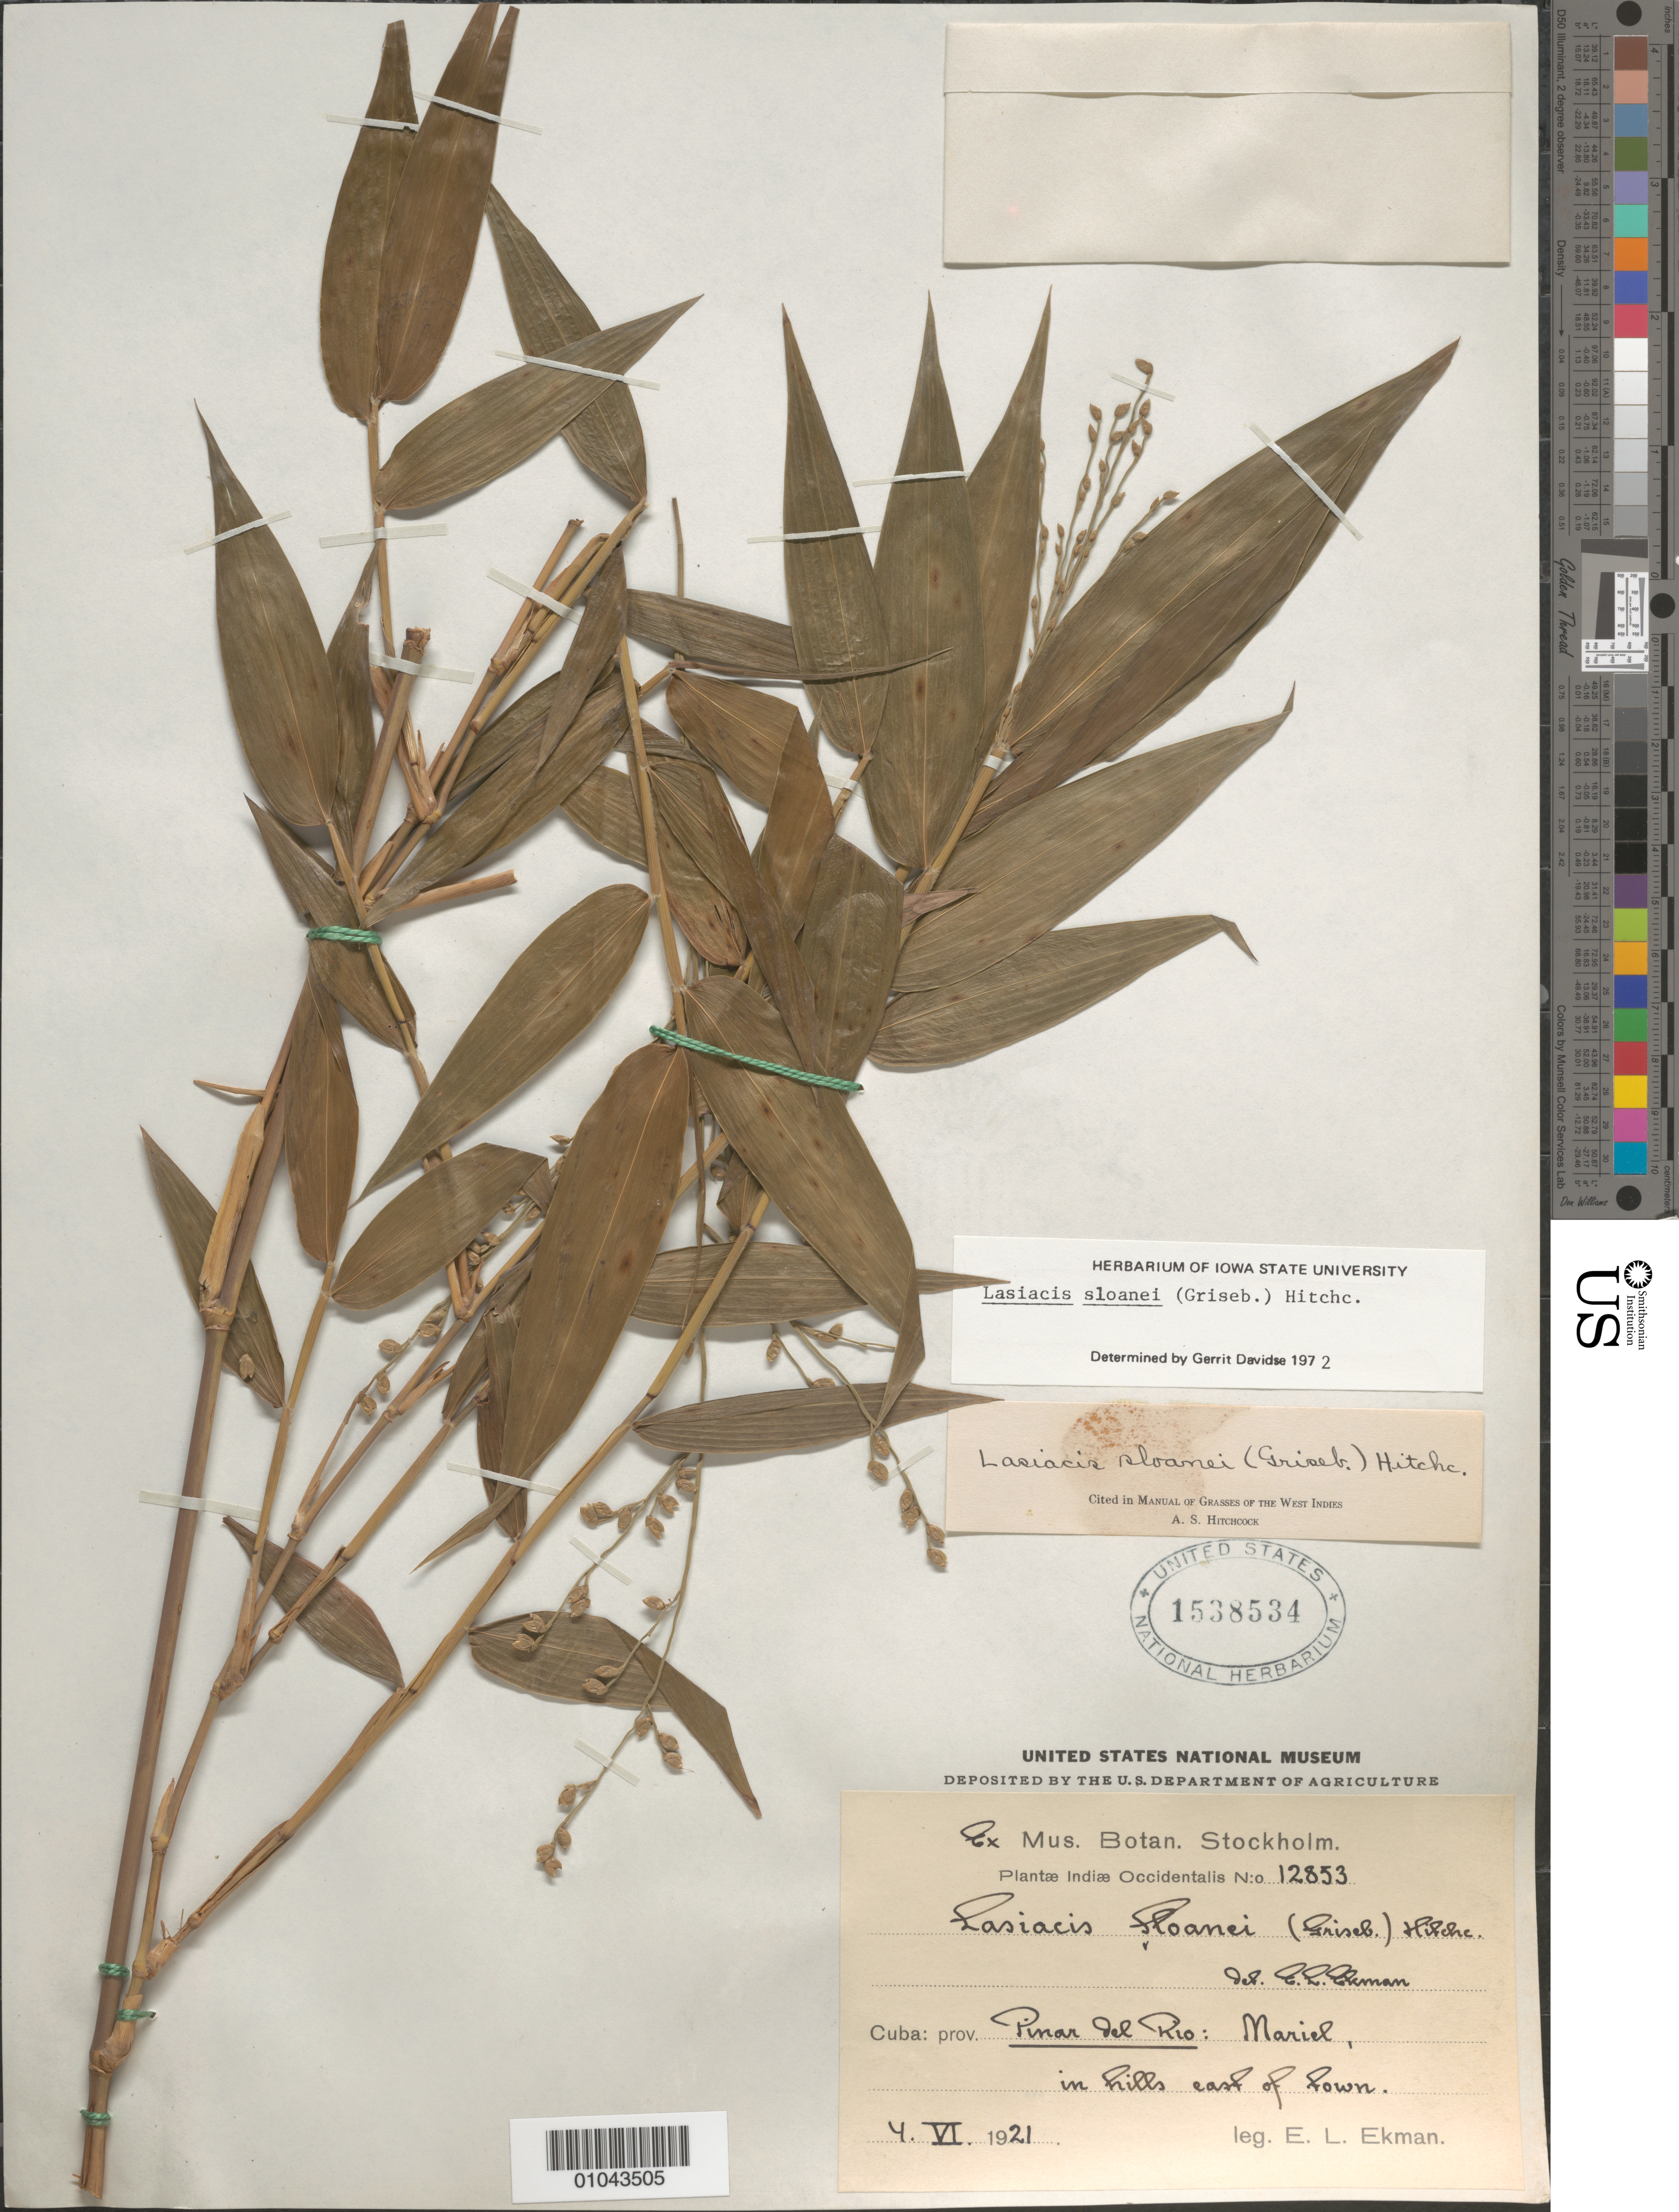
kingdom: Plantae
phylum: Tracheophyta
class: Liliopsida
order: Poales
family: Poaceae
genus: Lasiacis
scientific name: Lasiacis sloanei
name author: (Griseb.) Hitchc.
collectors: E. L. Ekman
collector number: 12853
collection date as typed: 04 Jun 1921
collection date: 1921-06-04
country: Cuba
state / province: Pinar del Rio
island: Cuba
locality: Mariel, in hills east of town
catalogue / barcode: US 1538534